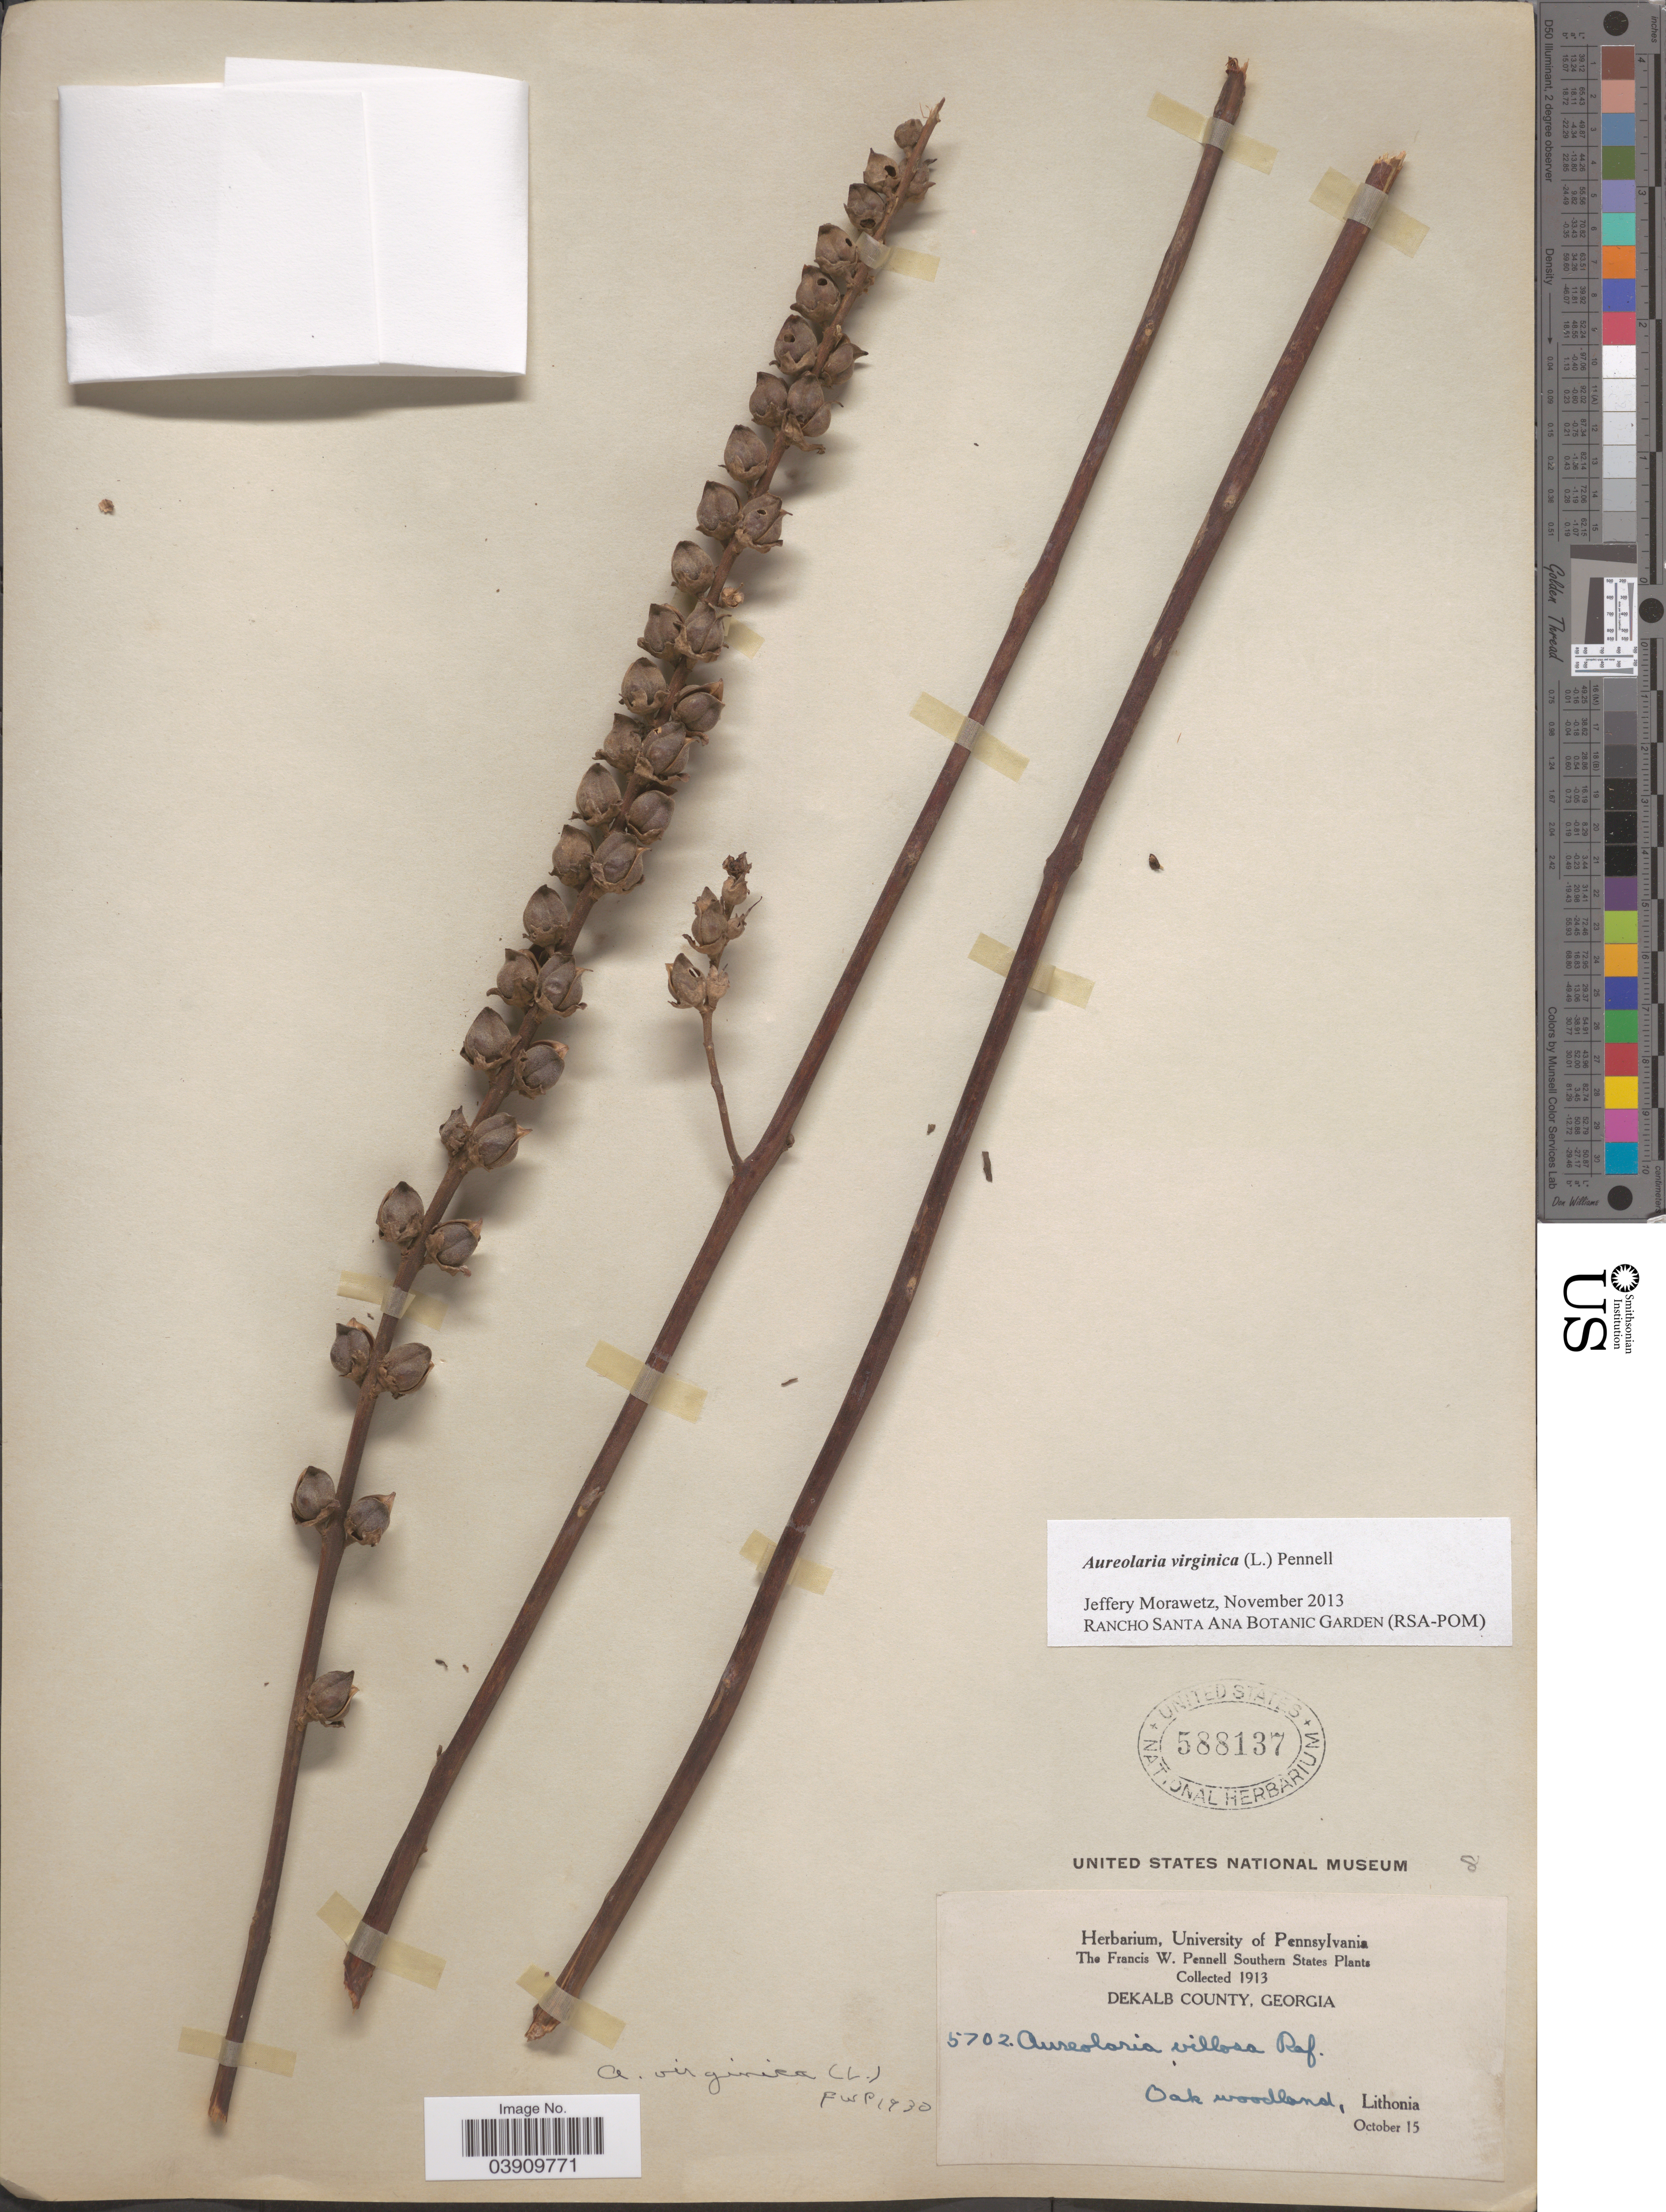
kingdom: Plantae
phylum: Tracheophyta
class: Magnoliopsida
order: Lamiales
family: Orobanchaceae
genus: Aureolaria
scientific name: Aureolaria virginica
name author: (L.) Pennell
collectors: F. W. Pennell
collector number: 5702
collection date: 1913-10-15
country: United States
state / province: Georgia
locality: Southern States. Dekalb County. Lithonia.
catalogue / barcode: US 588137